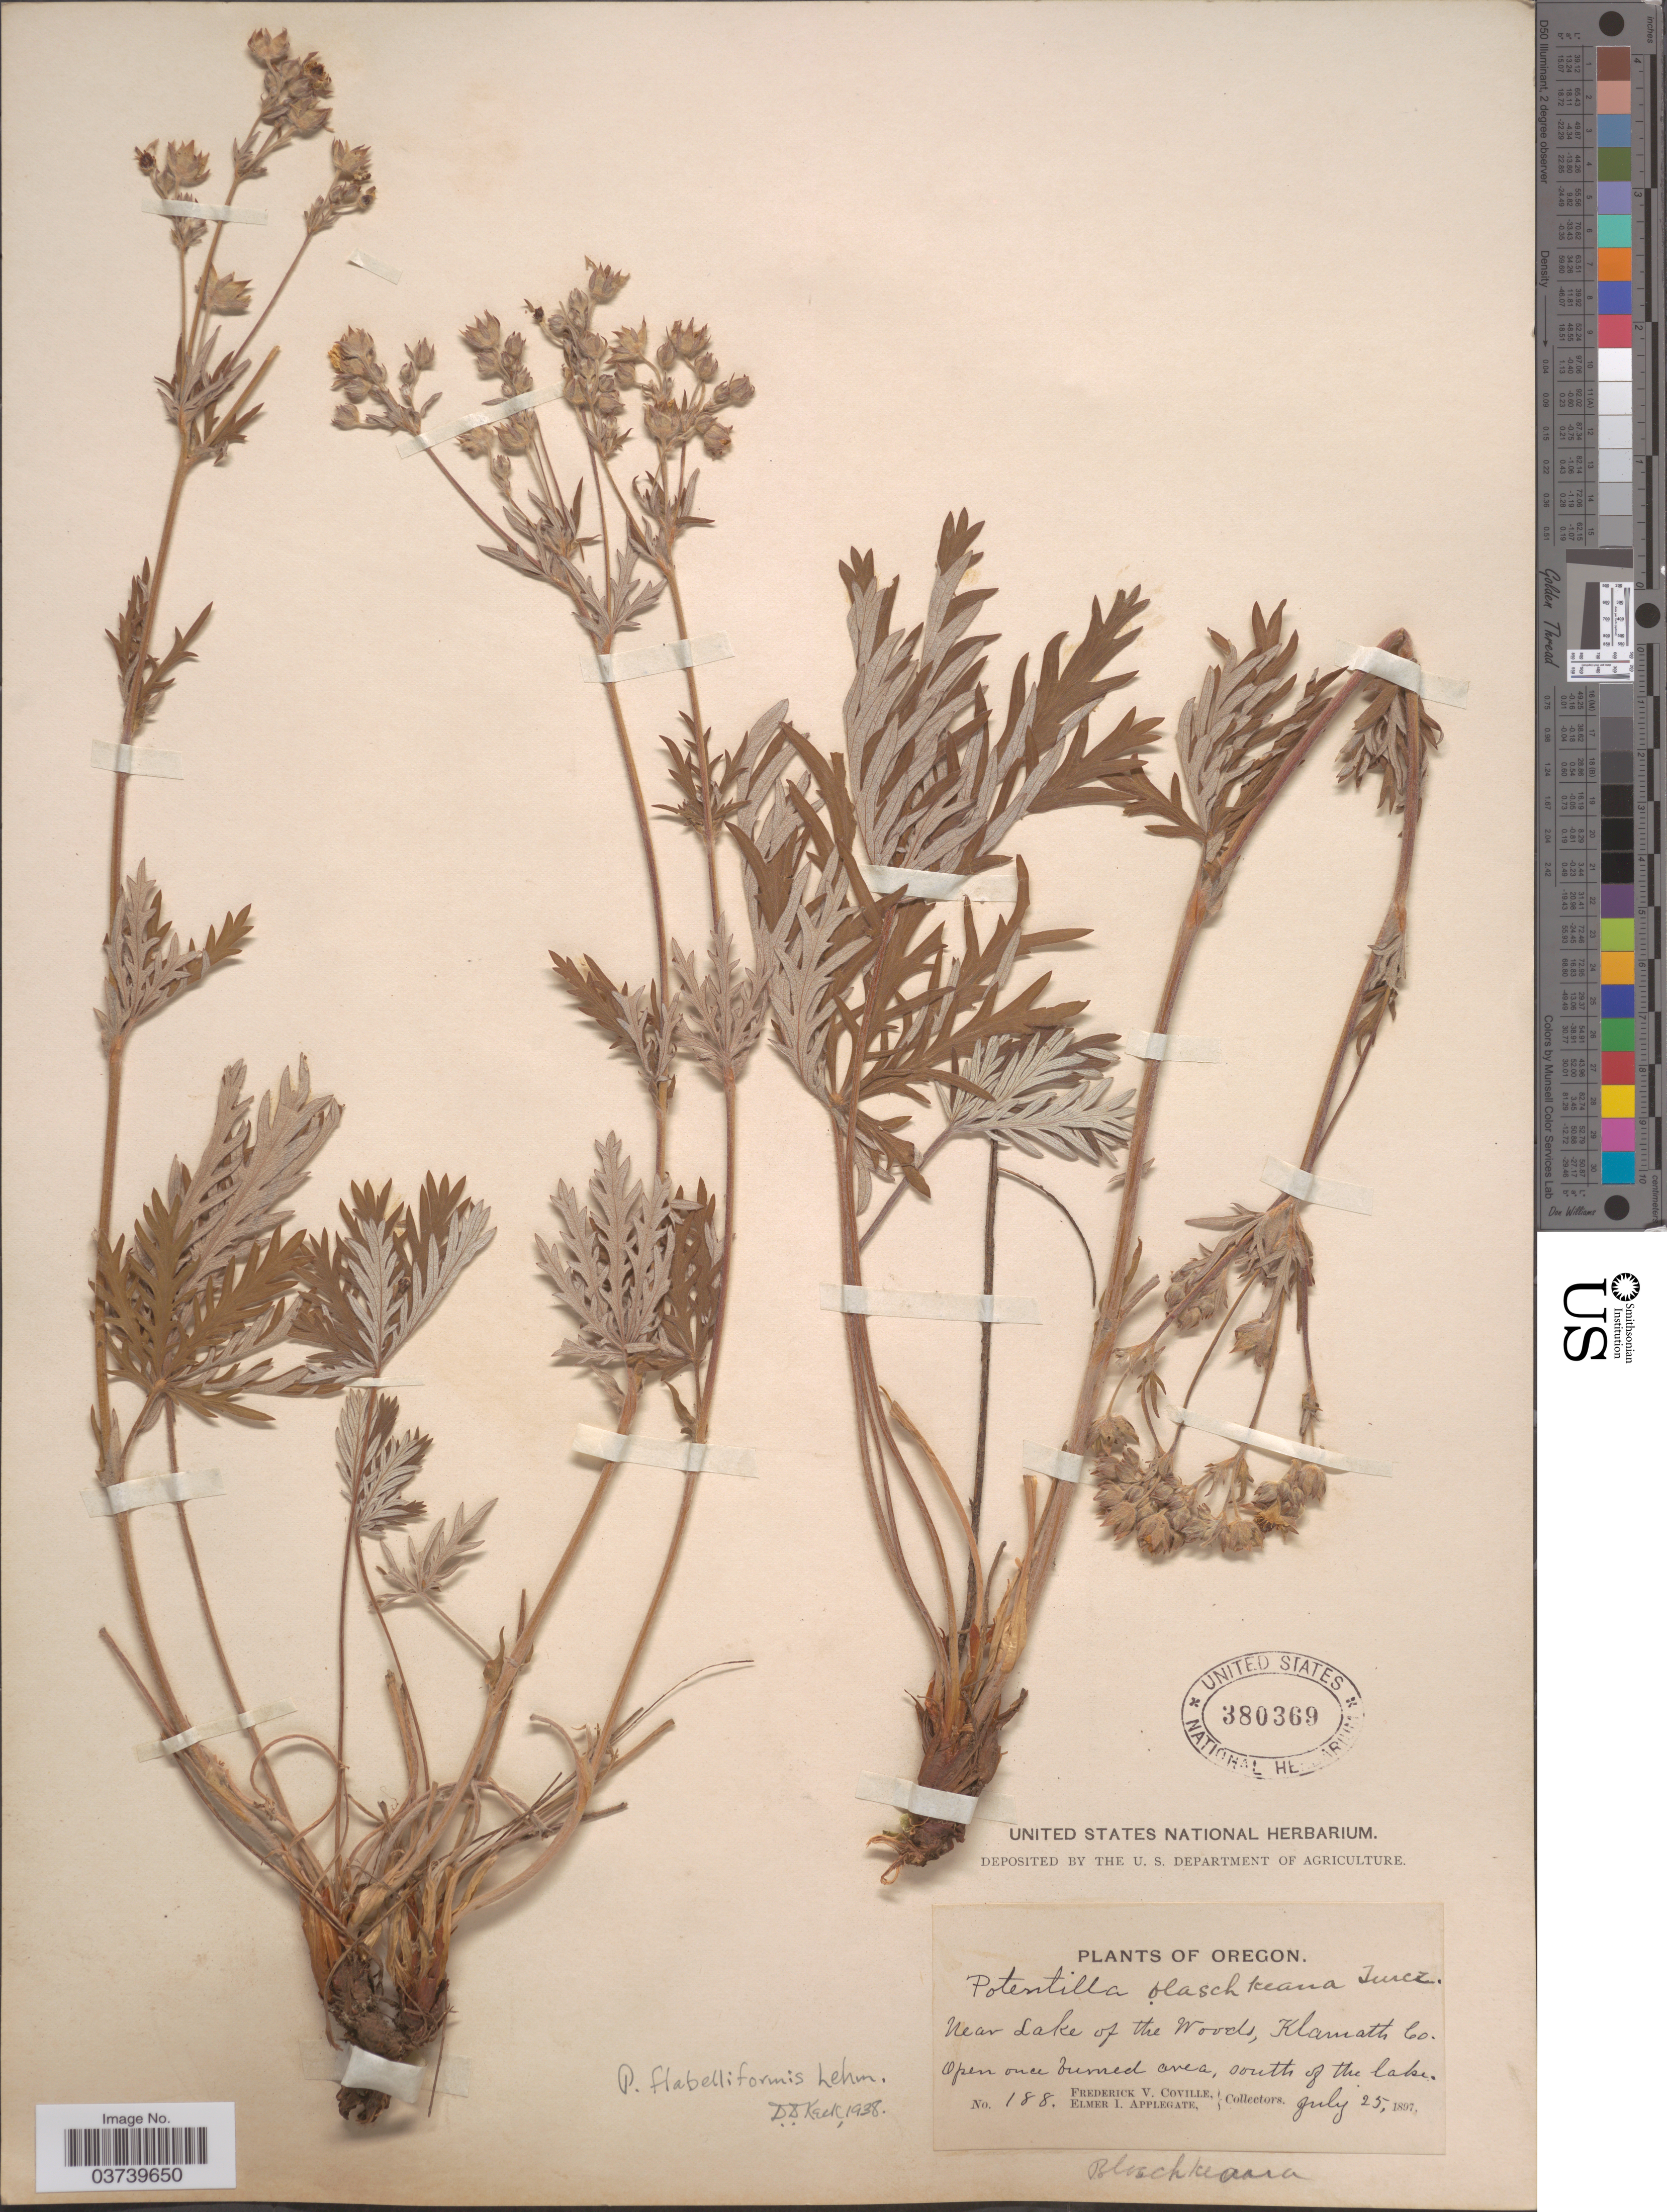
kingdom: Plantae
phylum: Tracheophyta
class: Magnoliopsida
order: Rosales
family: Rosaceae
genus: Potentilla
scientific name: Potentilla gracilis var. flabelliformis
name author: (Lehm.) Nutt.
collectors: F. V. Coville & E. I. Applegate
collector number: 188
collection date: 1897-07-25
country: United States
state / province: Oregon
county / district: Klamath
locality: Near Lake of the Woods, Klamath Co. Open once burned area, south of the lake.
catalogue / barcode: US 380369